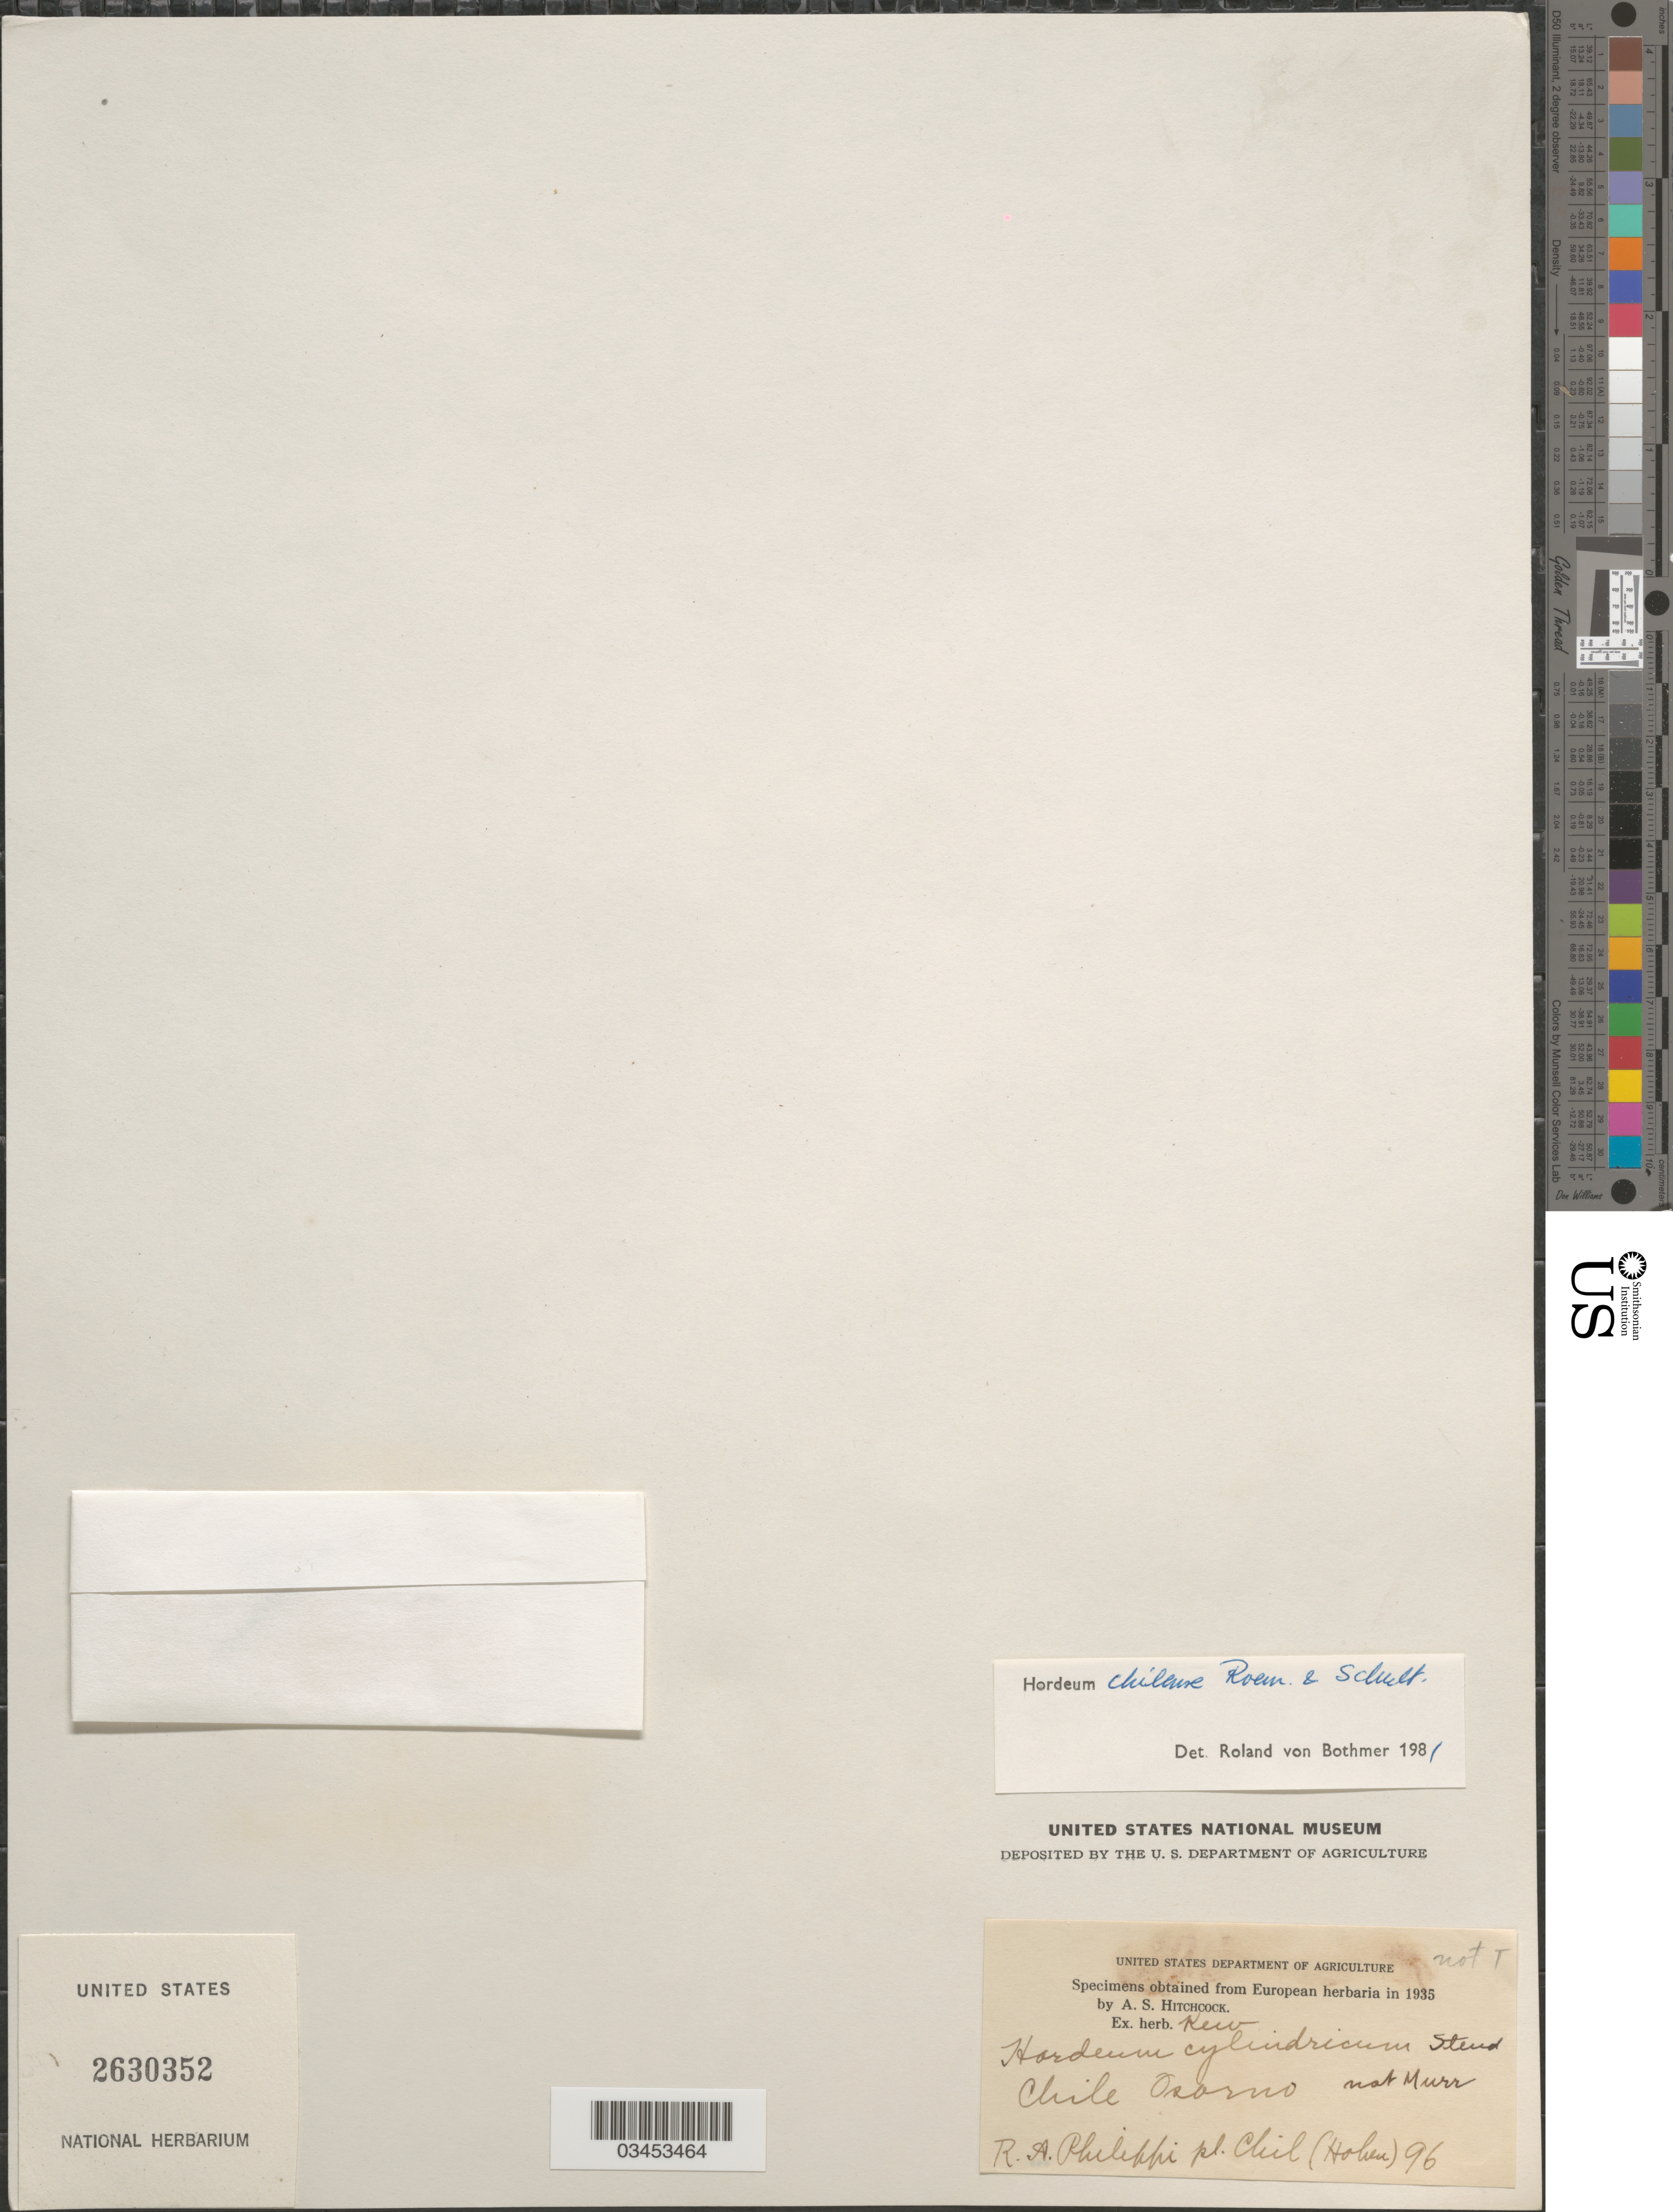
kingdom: Plantae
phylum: Tracheophyta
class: Liliopsida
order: Poales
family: Poaceae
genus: Hordeum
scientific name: Hordeum chilense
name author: Roem. & Schult.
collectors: R. A. Philippi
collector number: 96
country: Chile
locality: Osorno.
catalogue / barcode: US 2630352